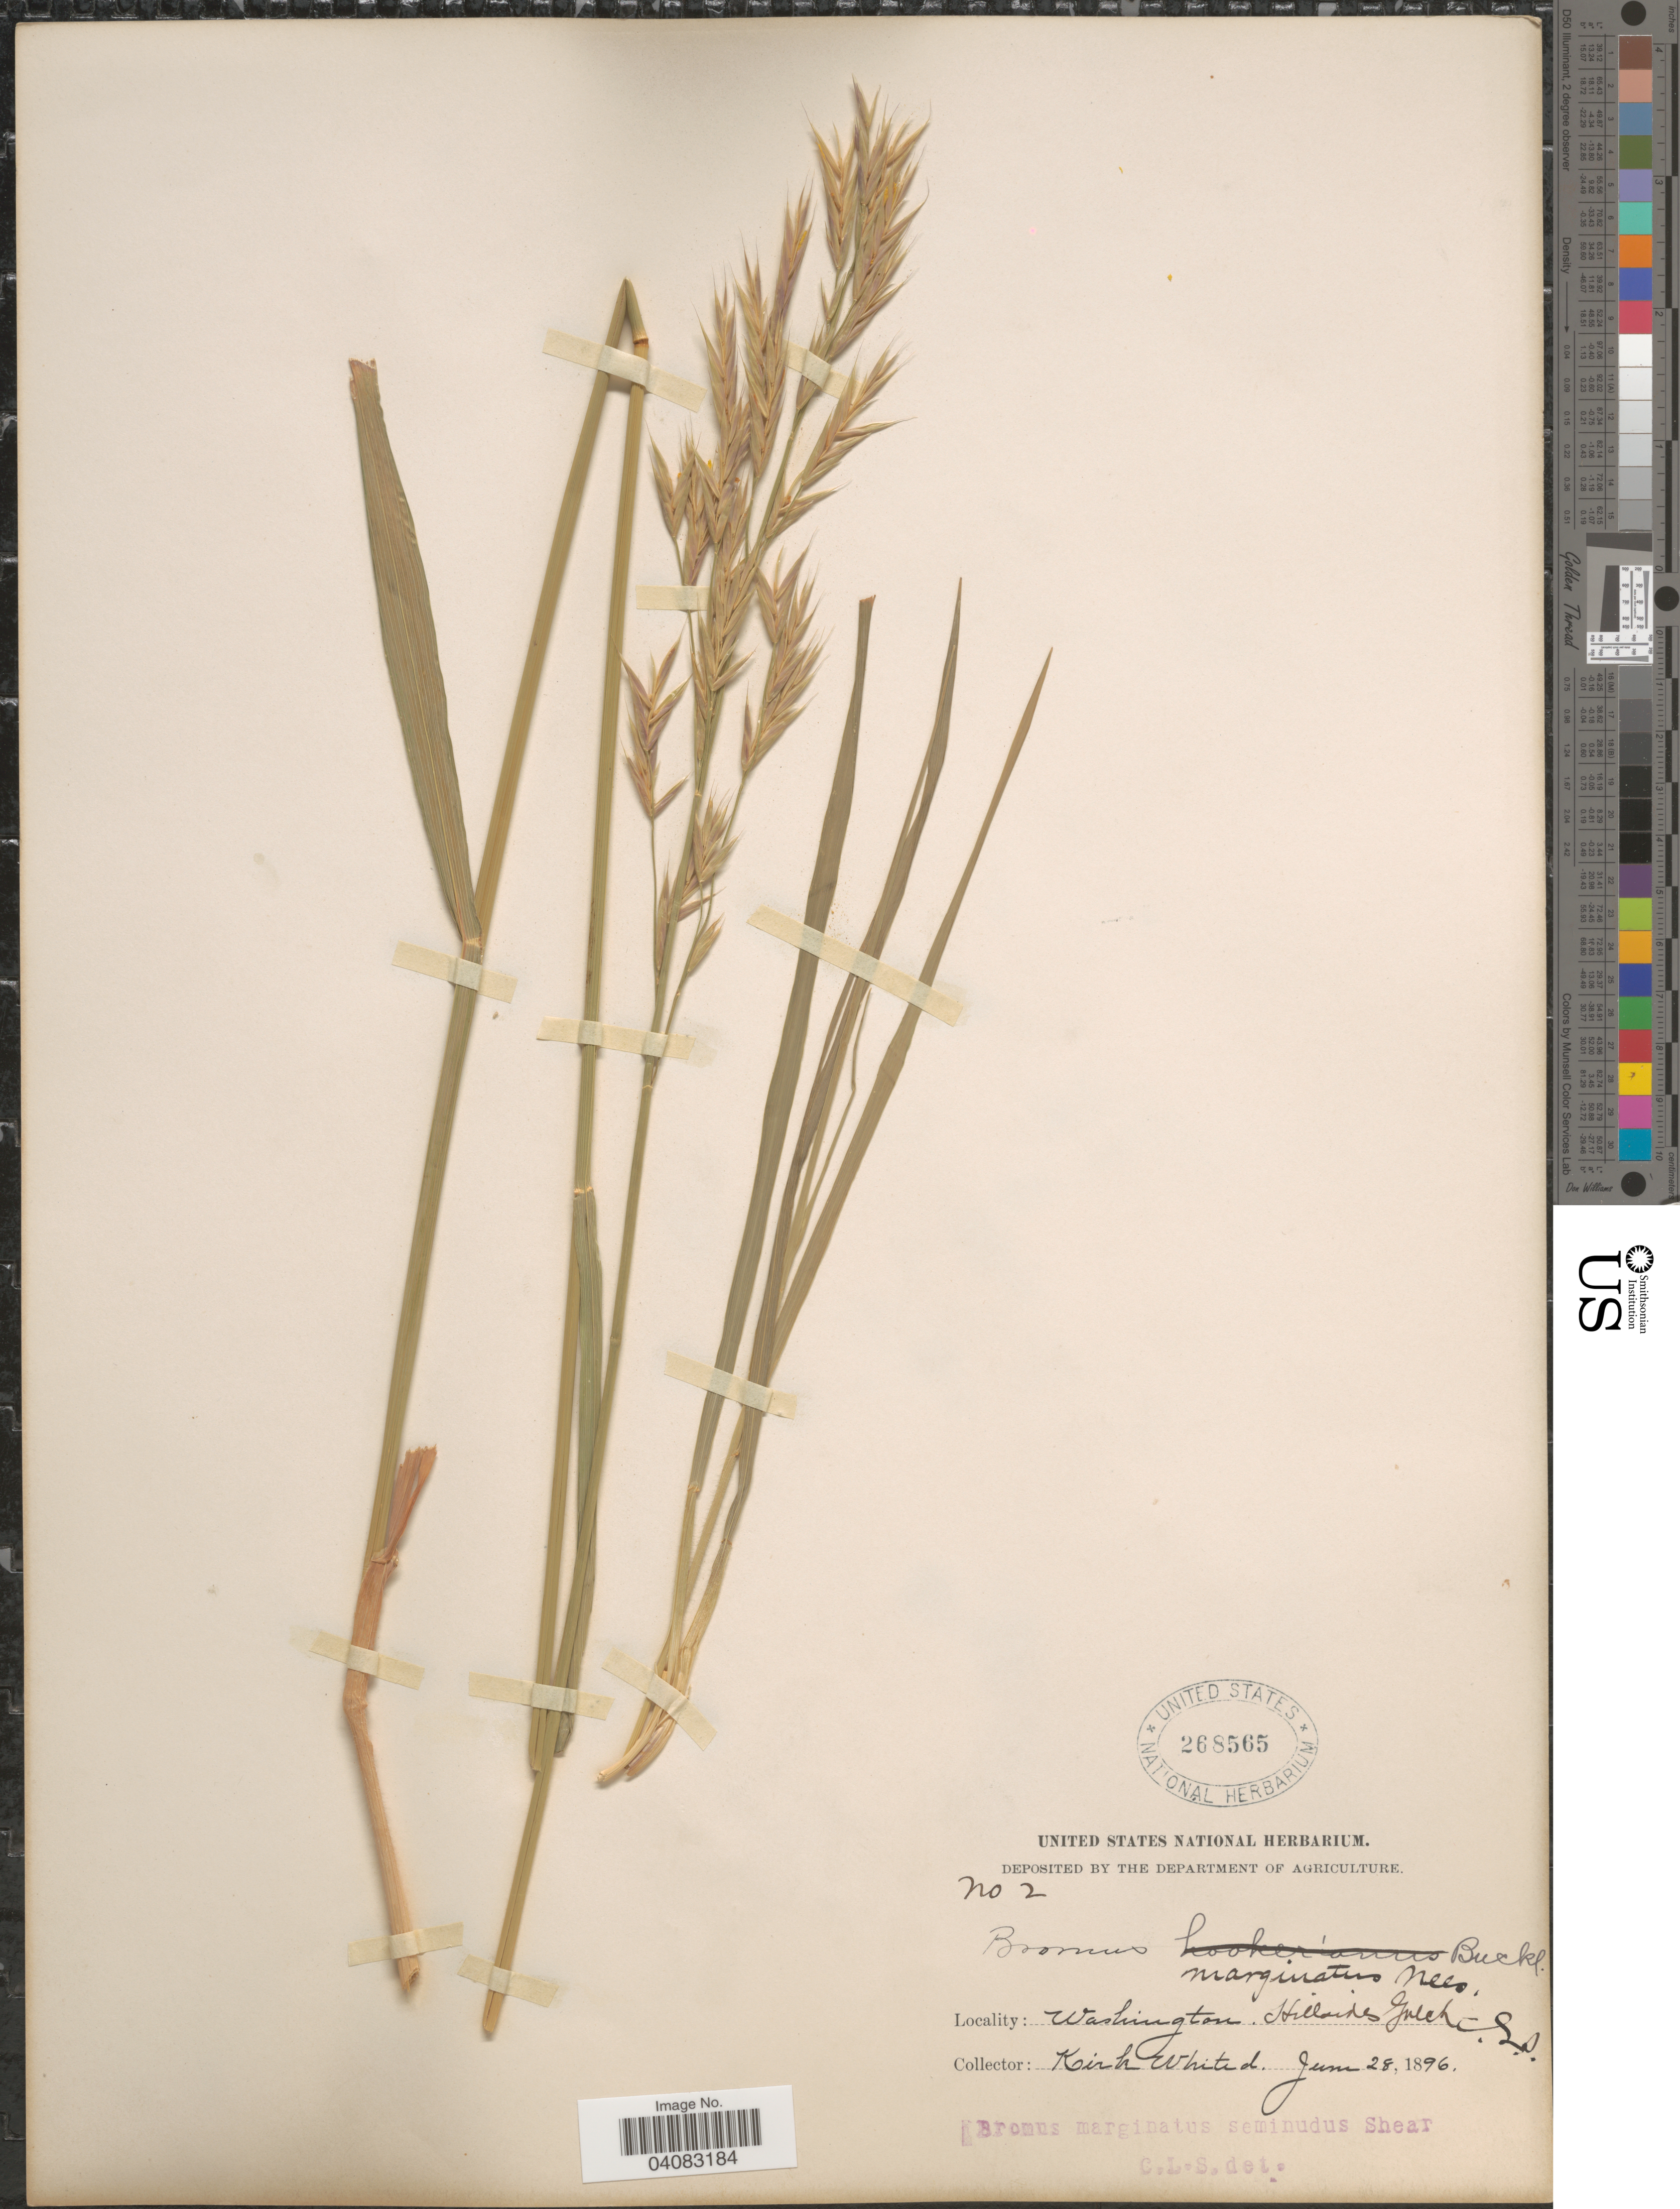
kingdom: Plantae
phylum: Tracheophyta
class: Liliopsida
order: Poales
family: Poaceae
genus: Bromus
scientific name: Bromus marginatus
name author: Nees ex Steud.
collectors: K. Whited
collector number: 2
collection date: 1896-06-28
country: United States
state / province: Washington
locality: Hillsides Gulch.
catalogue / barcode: US 268565